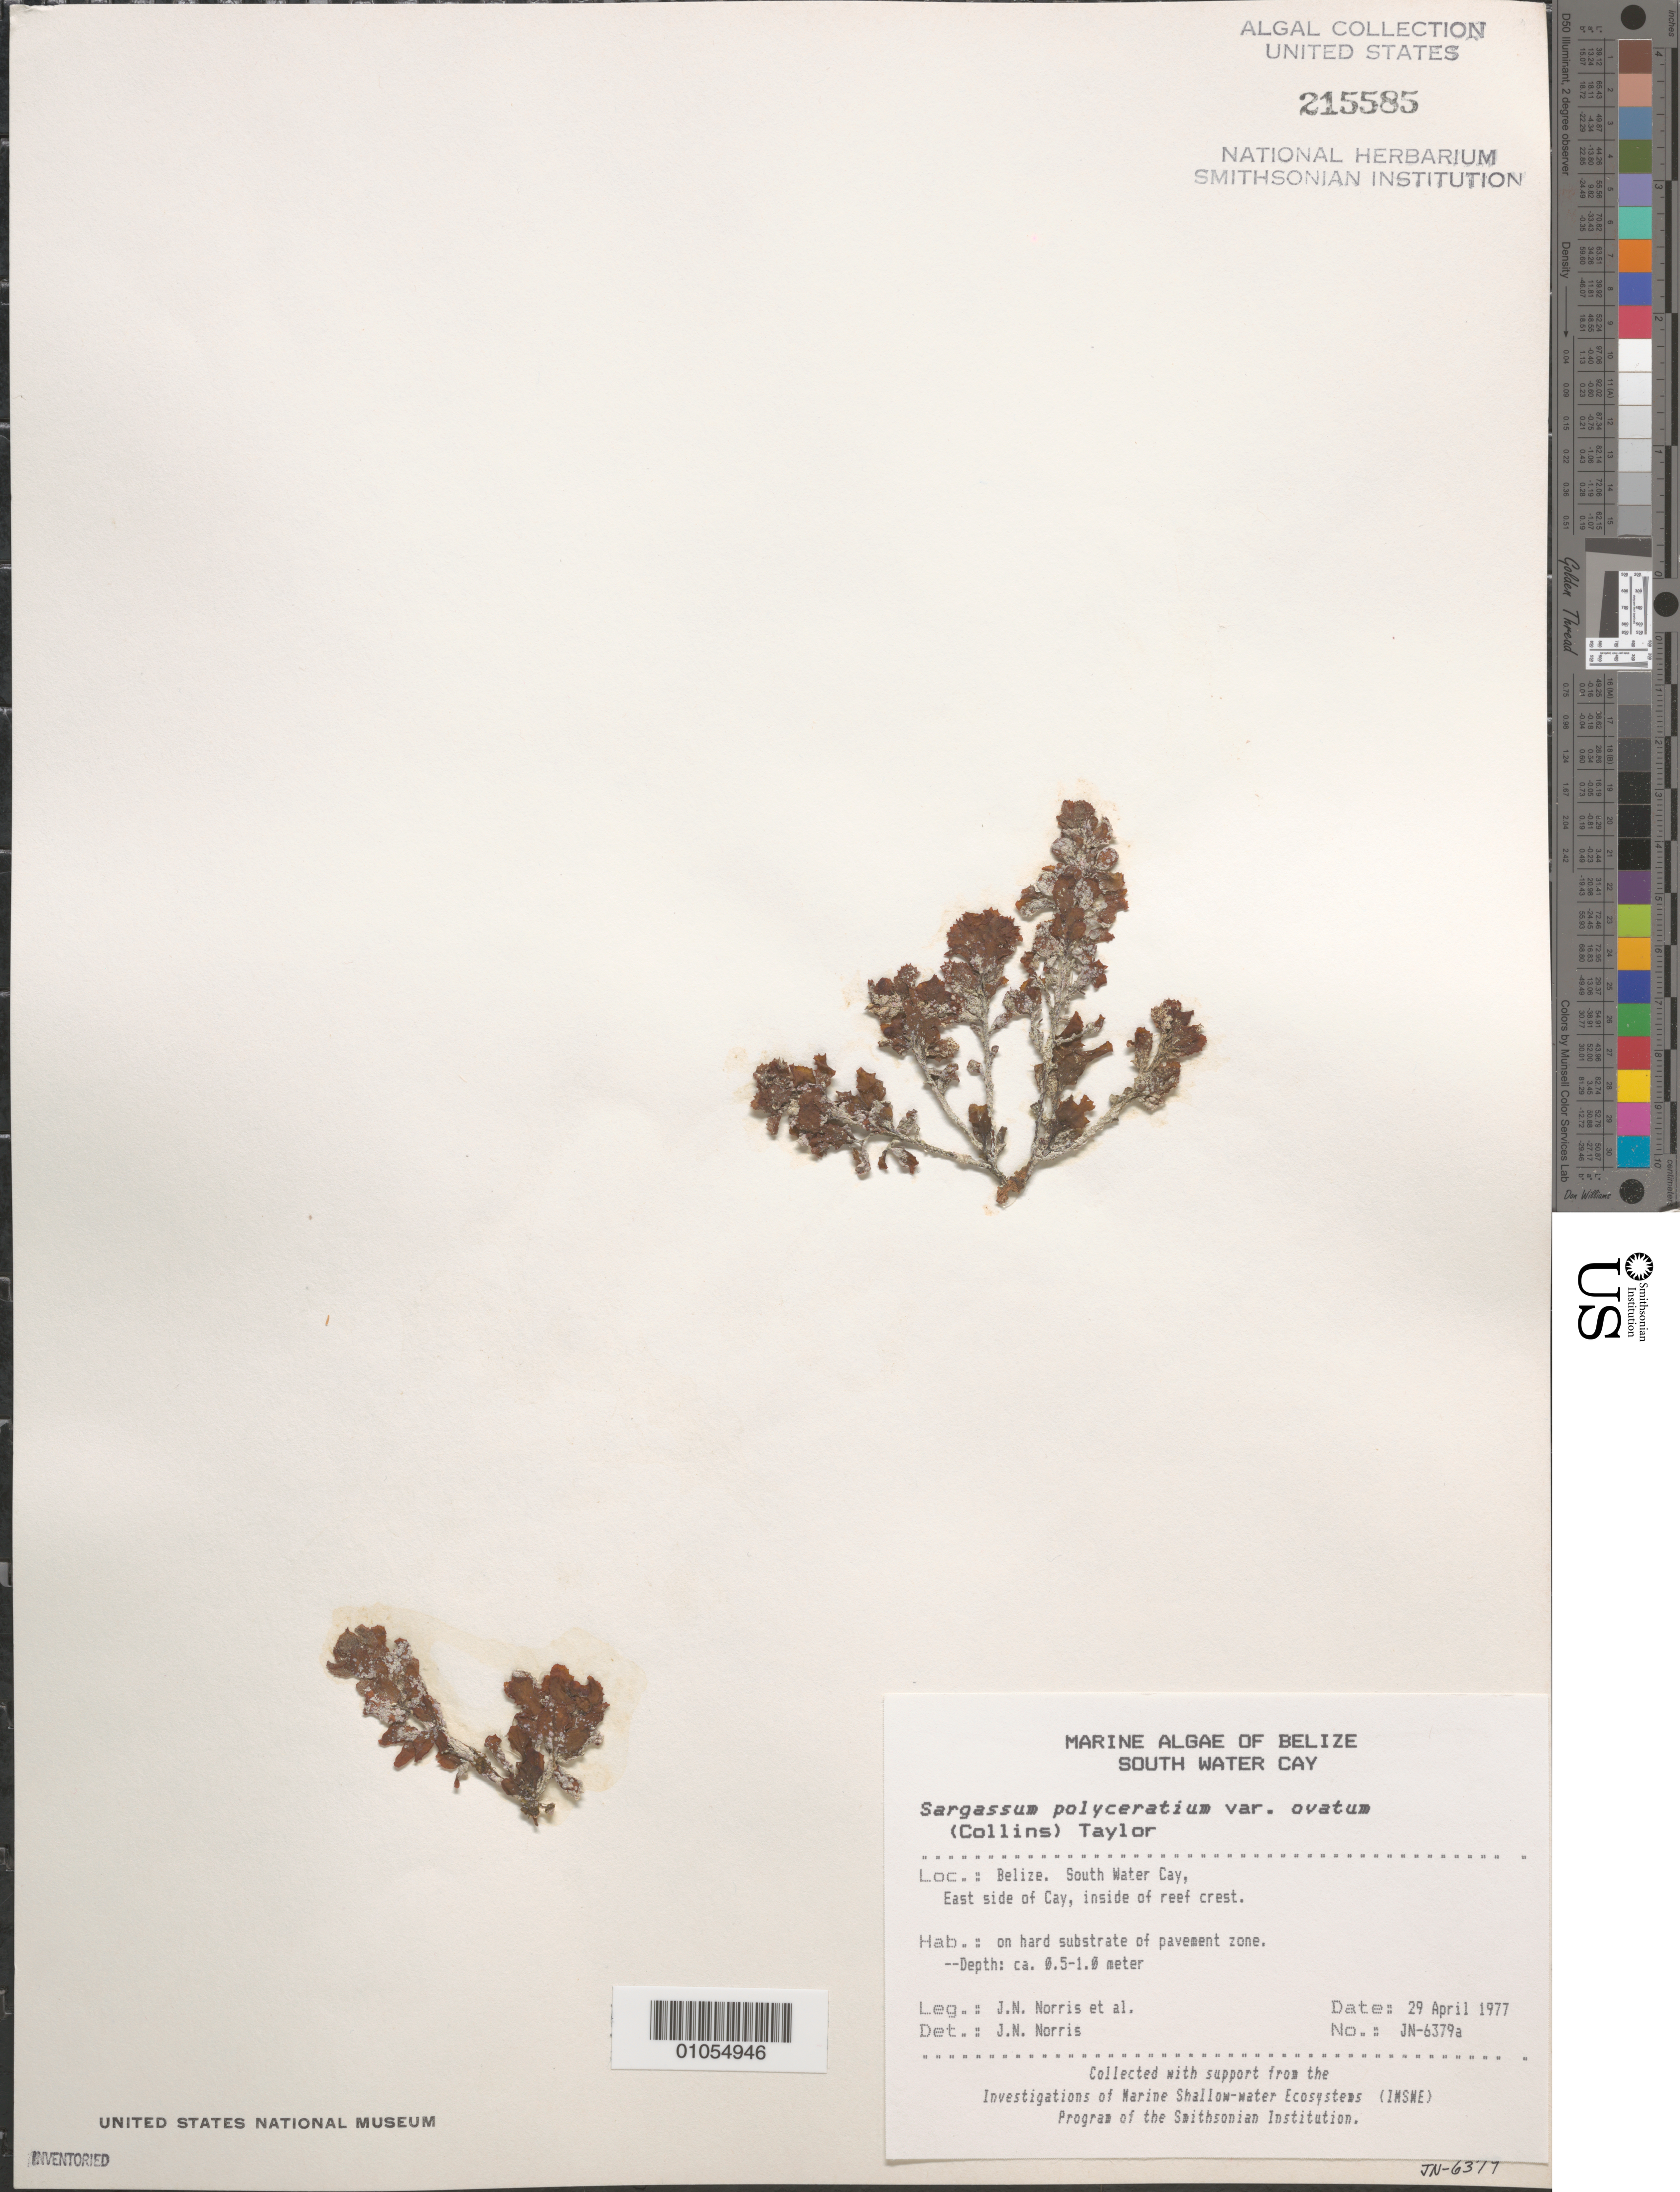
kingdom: Chromista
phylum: Ochrophyta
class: Phaeophyceae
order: Fucales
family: Sargassaceae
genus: Sargassum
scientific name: Sargassum polyceratium var. ovatum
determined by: Norris, James N.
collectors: J. N. Norris, K. E. Bucher, W. Fenical & O. McConnell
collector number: JN-6379a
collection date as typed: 29 Apr 1977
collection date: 1977-04-29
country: Belize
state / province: Stann Creek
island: South Water Cay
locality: East side of cay, lagoon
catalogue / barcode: US 215585